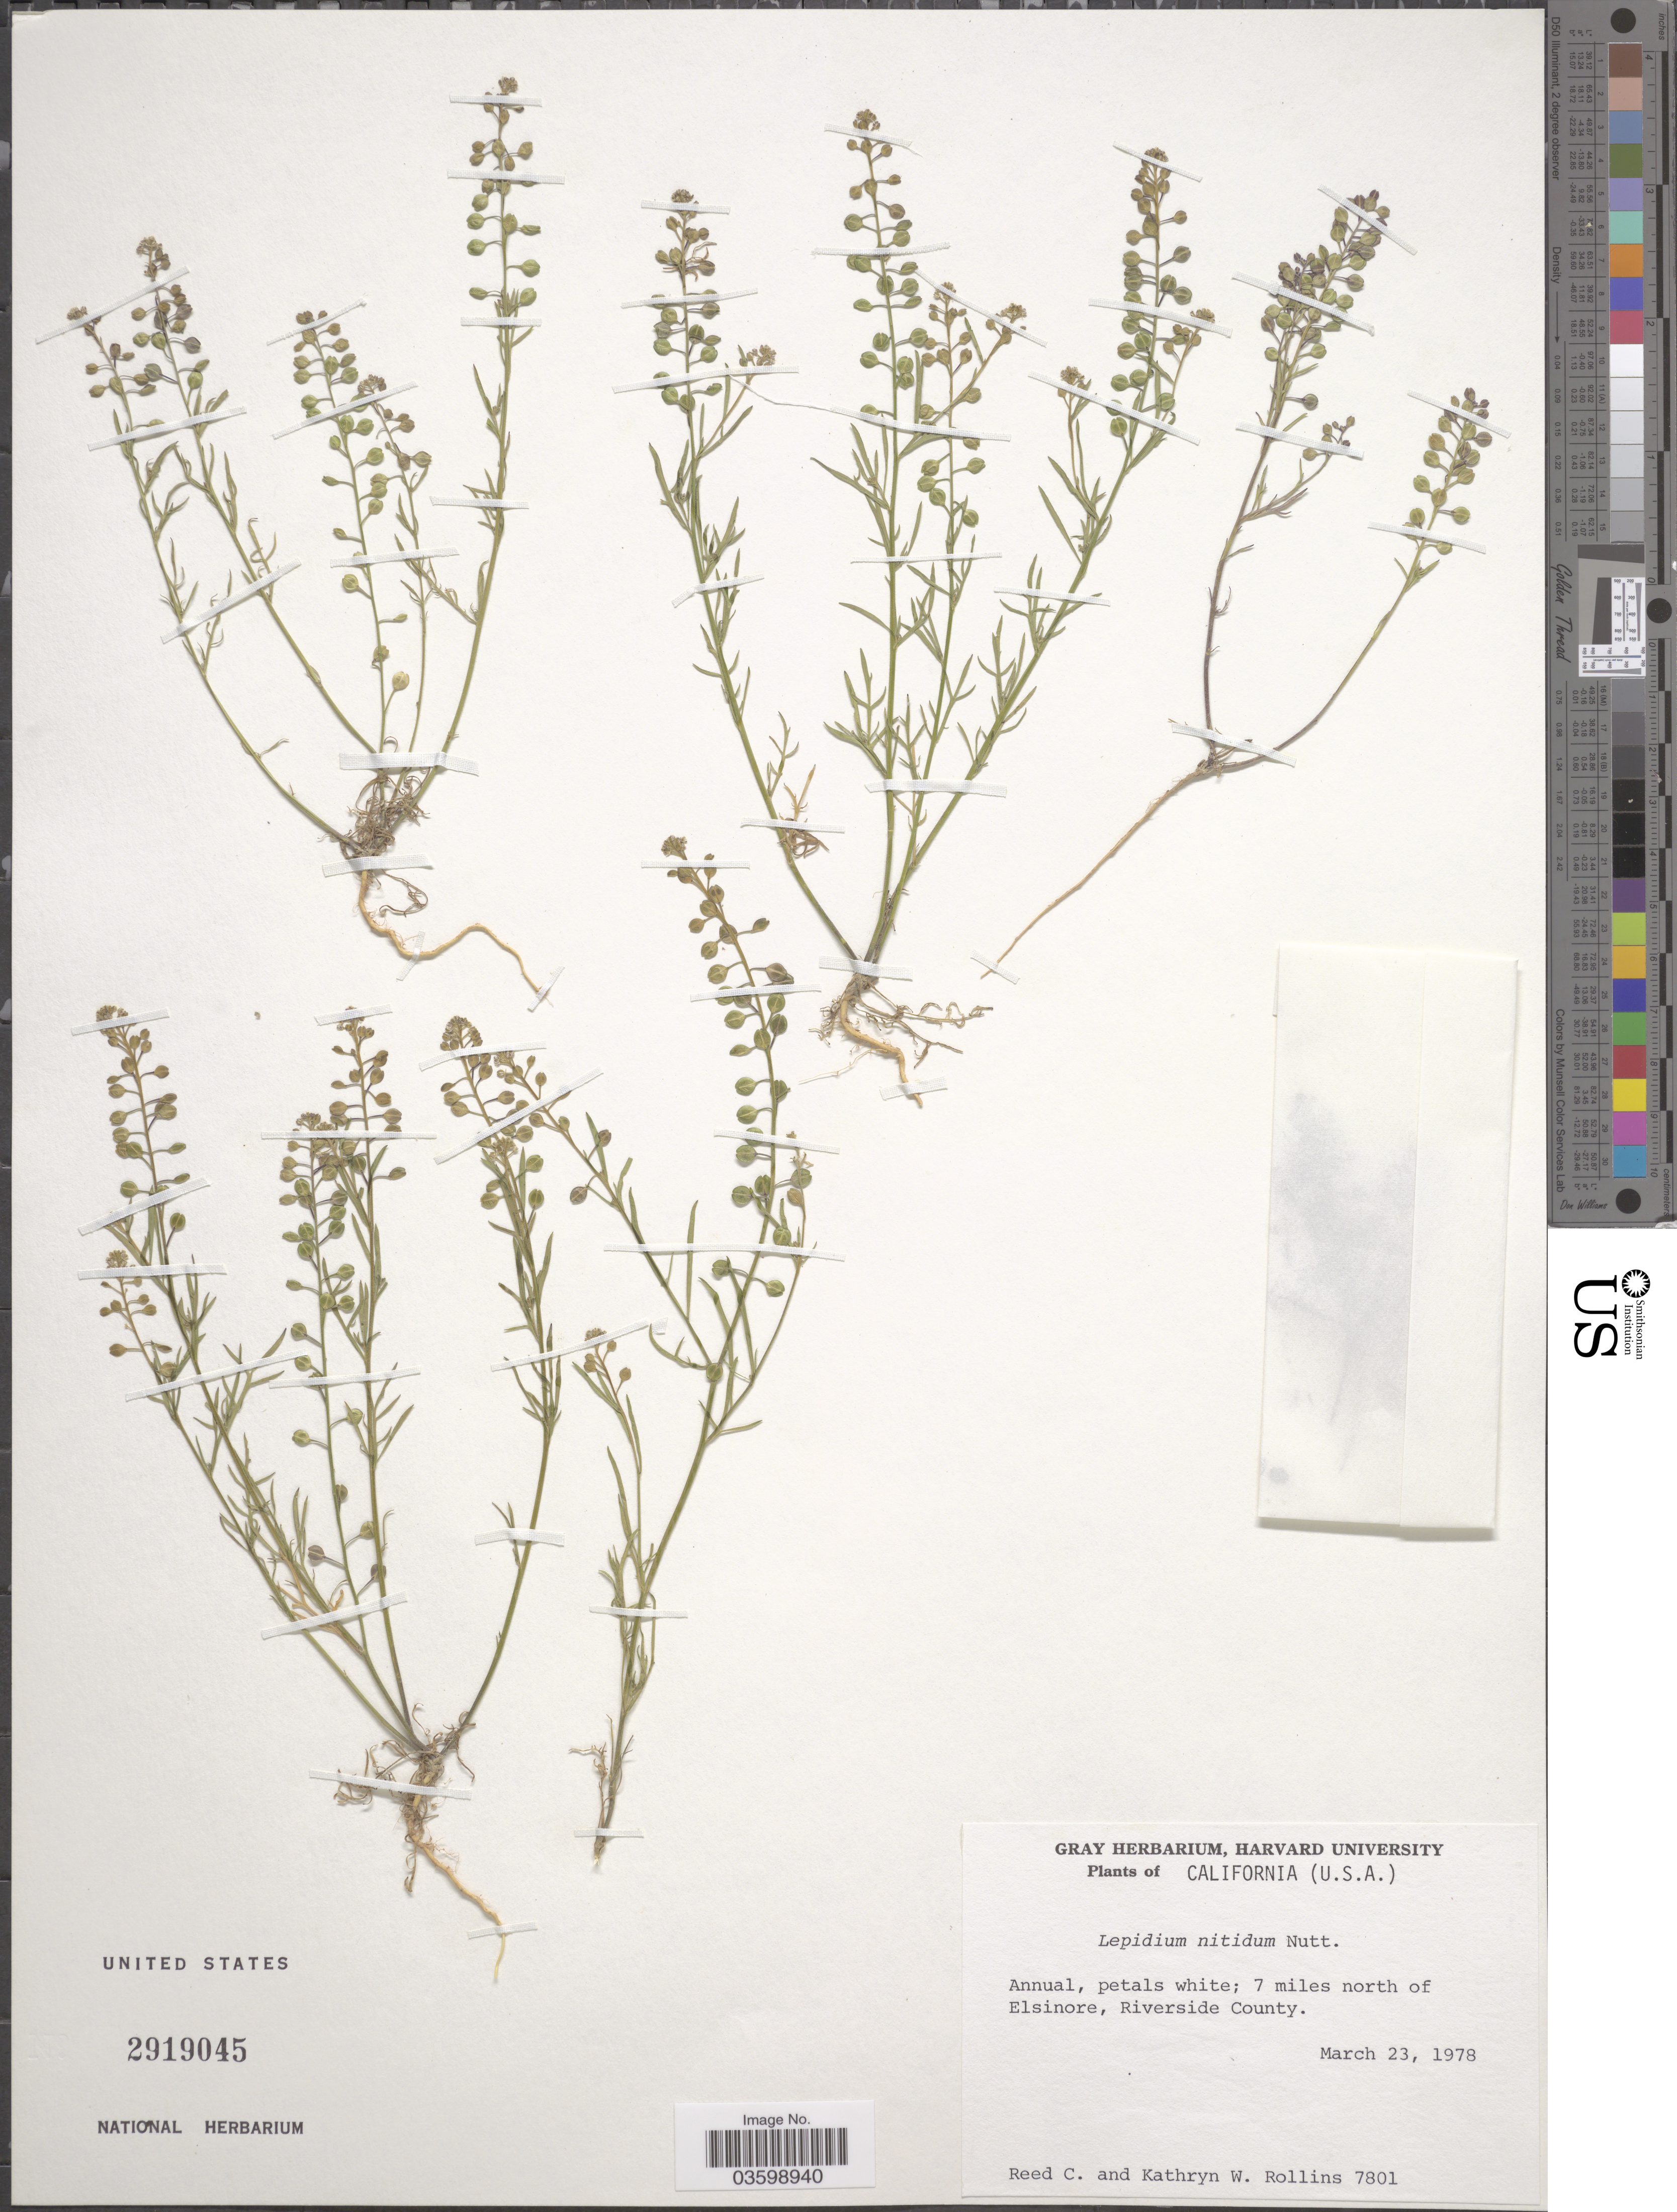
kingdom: Plantae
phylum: Tracheophyta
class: Magnoliopsida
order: Brassicales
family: Brassicaceae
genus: Lepidium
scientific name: Lepidium nitidum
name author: Nutt.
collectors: R. C. Rollins & K. W. Rollins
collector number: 7801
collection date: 1978-03-23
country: United States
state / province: California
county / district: Riverside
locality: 7 miles north of Elsinore, Riverside County.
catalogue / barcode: US 2919045